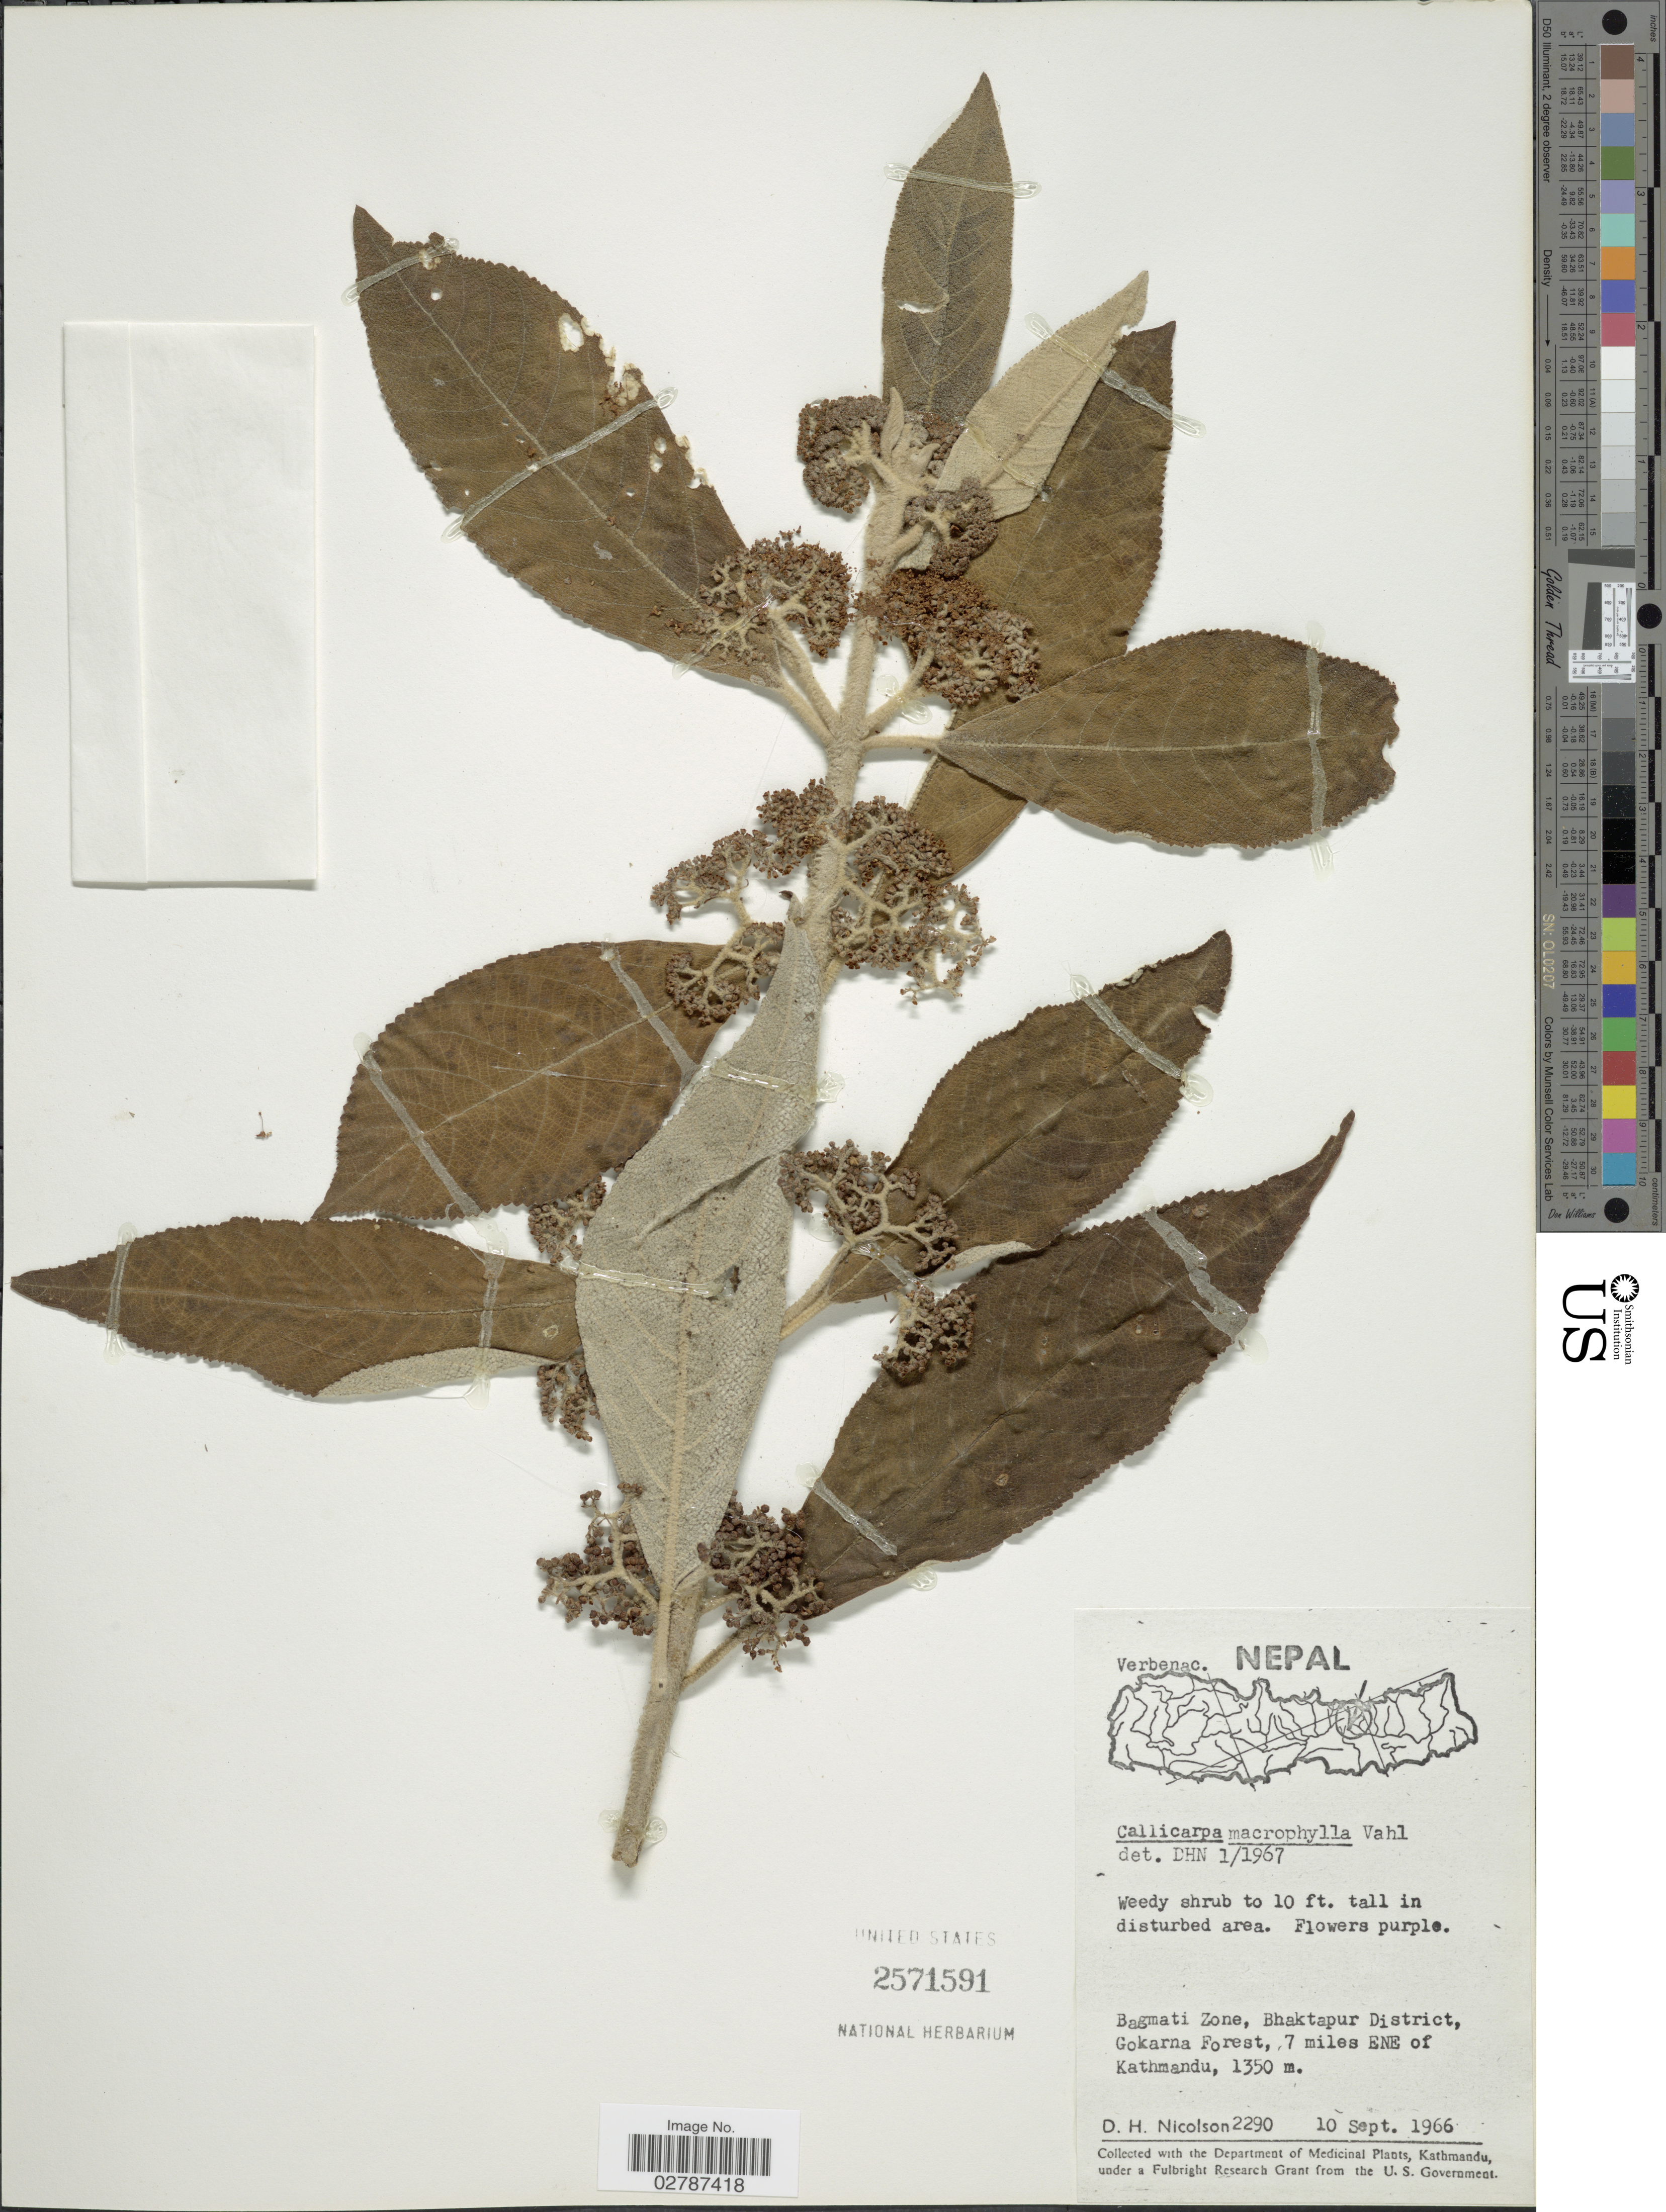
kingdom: Plantae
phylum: Tracheophyta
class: Magnoliopsida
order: Lamiales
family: Lamiaceae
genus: Callicarpa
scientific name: Callicarpa macrophylla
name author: Vahl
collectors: D. H. Nicolson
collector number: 2290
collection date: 1966-09-10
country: Nepal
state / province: Bagmati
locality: Bagmati Zone, Bhaktapur District, Gokarna Forest, 7 miles ENE of Kathmandu.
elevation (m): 1350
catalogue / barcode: US 2571591